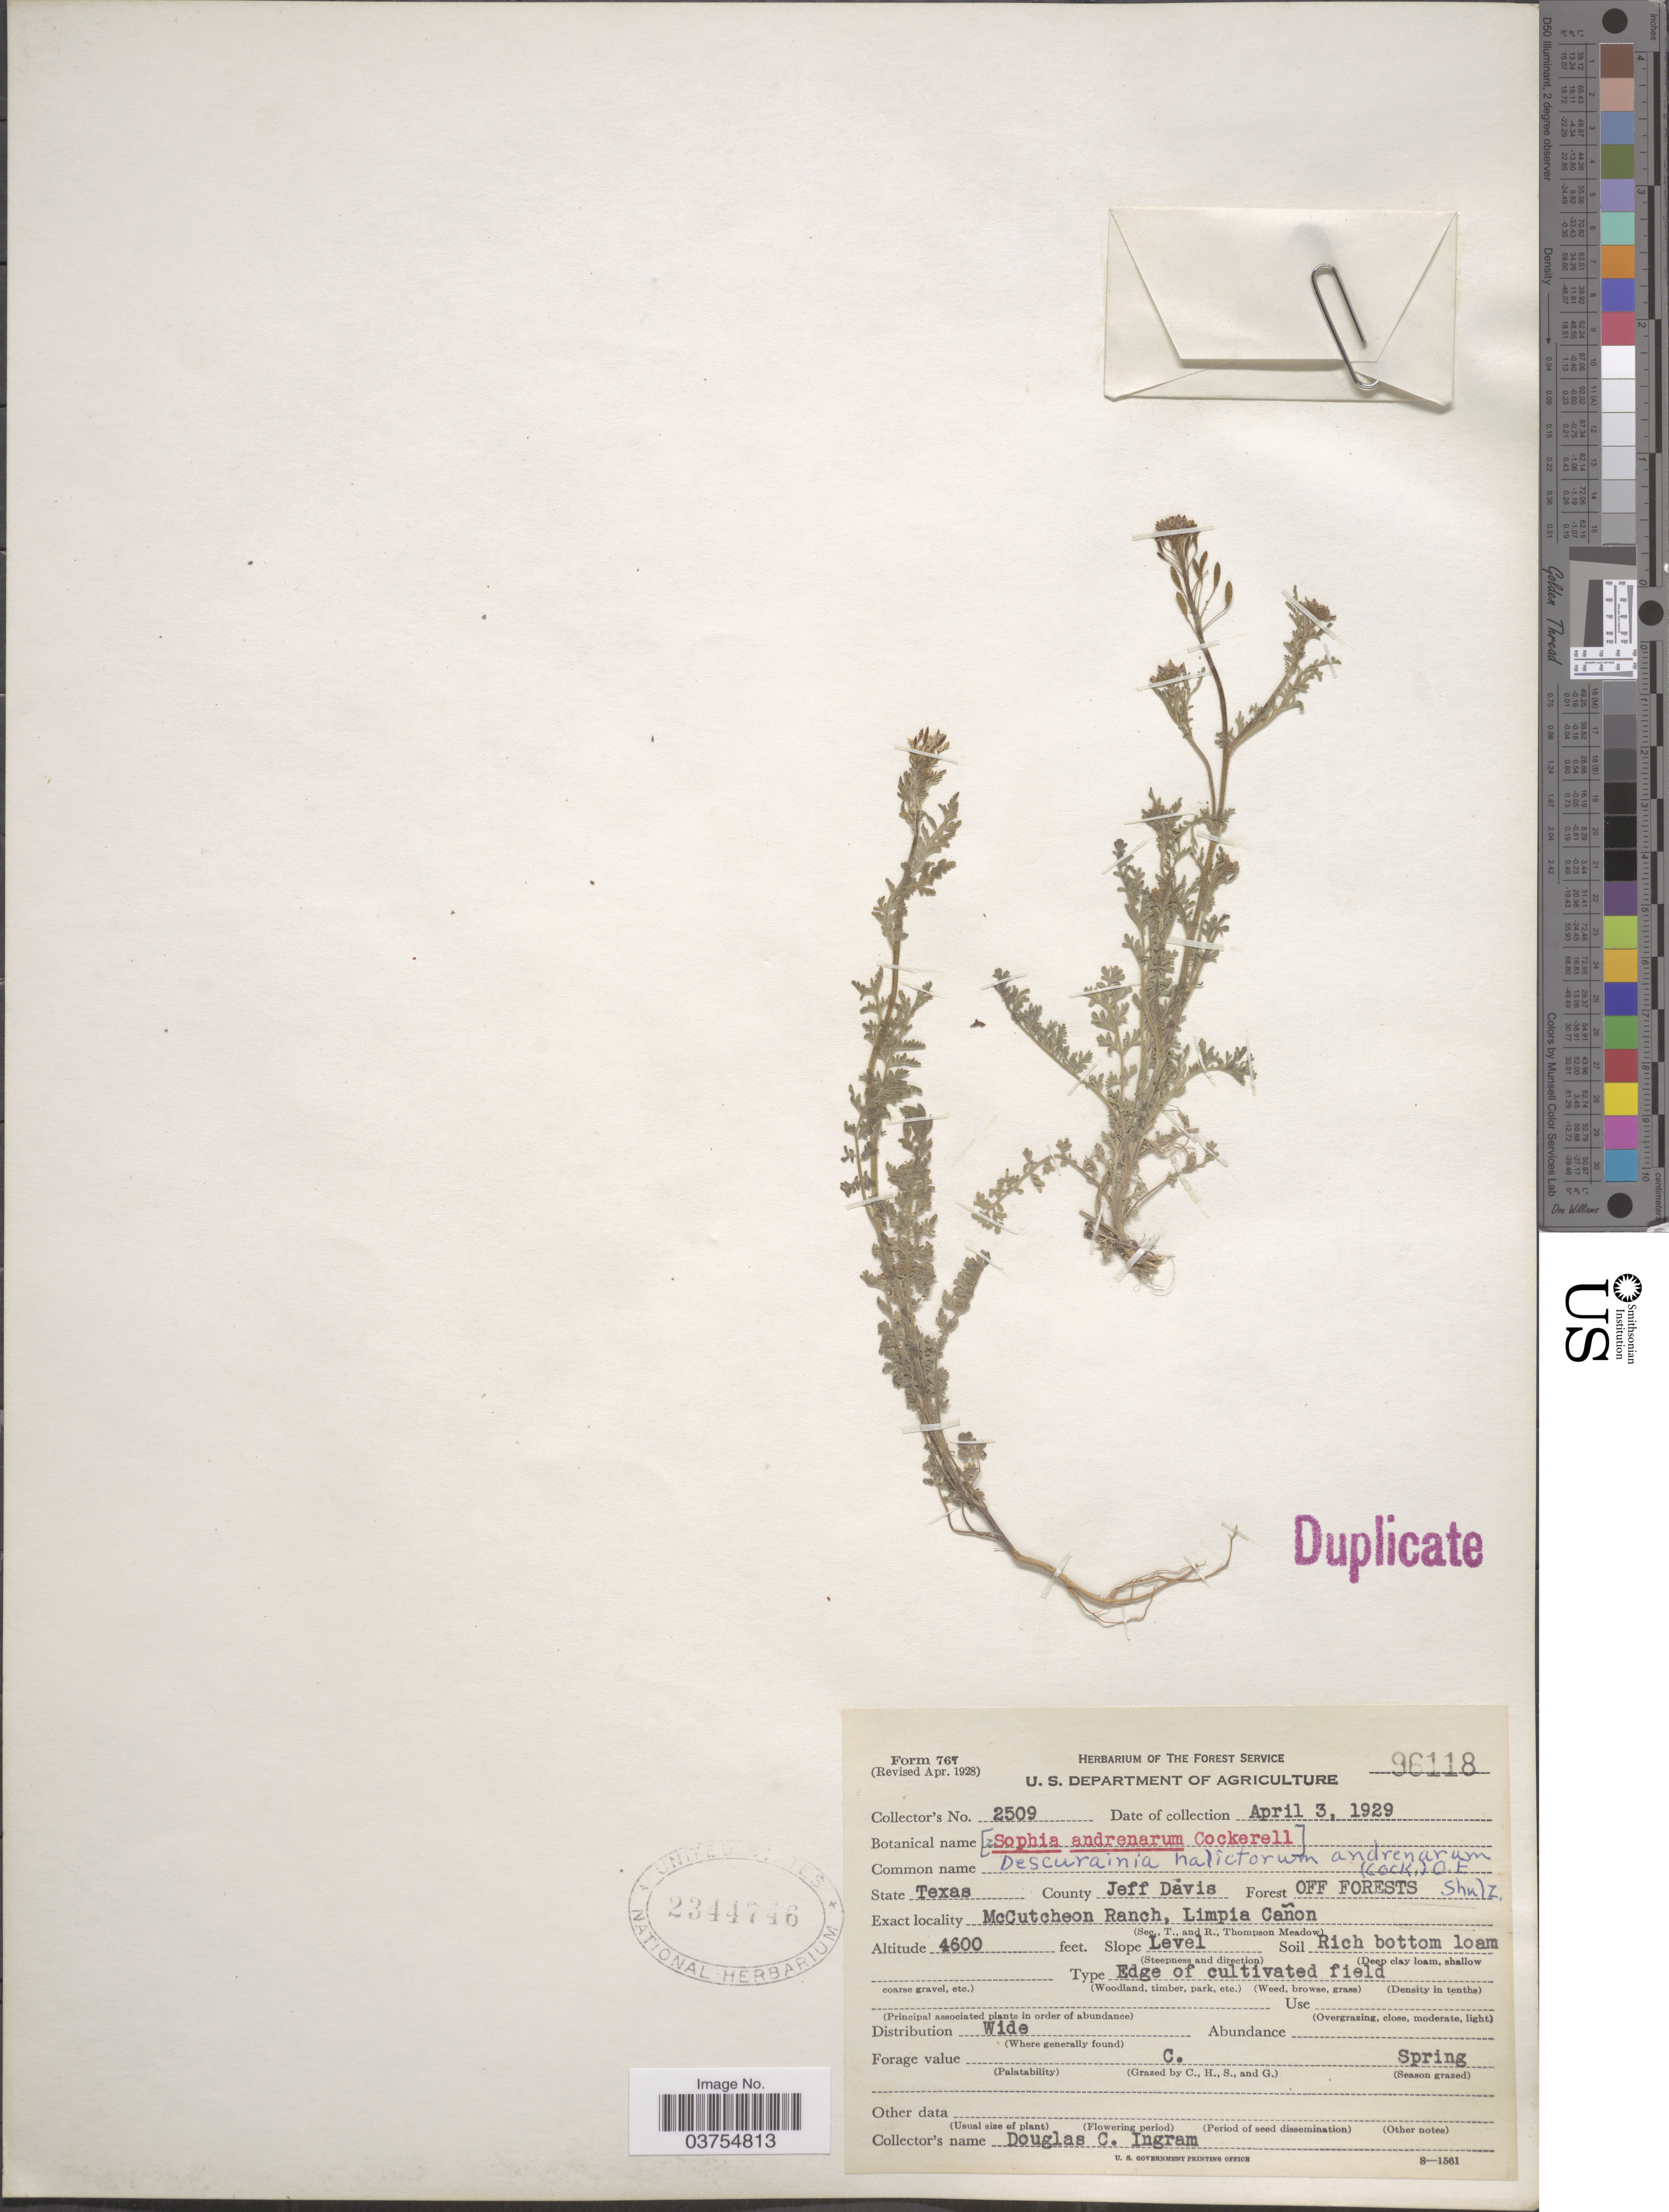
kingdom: Plantae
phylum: Tracheophyta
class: Magnoliopsida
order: Brassicales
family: Brassicaceae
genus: Descurainia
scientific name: Descurainia pinnata subsp. halictorum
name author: (Cockerell) Detling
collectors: D. C. Ingram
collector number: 2509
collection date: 1929-04-03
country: United States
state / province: Texas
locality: County Jeff Davis. Forest Off Forests. McCutcheon Ranch, Limpia Cañon.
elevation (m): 1402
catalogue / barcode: US 2344746